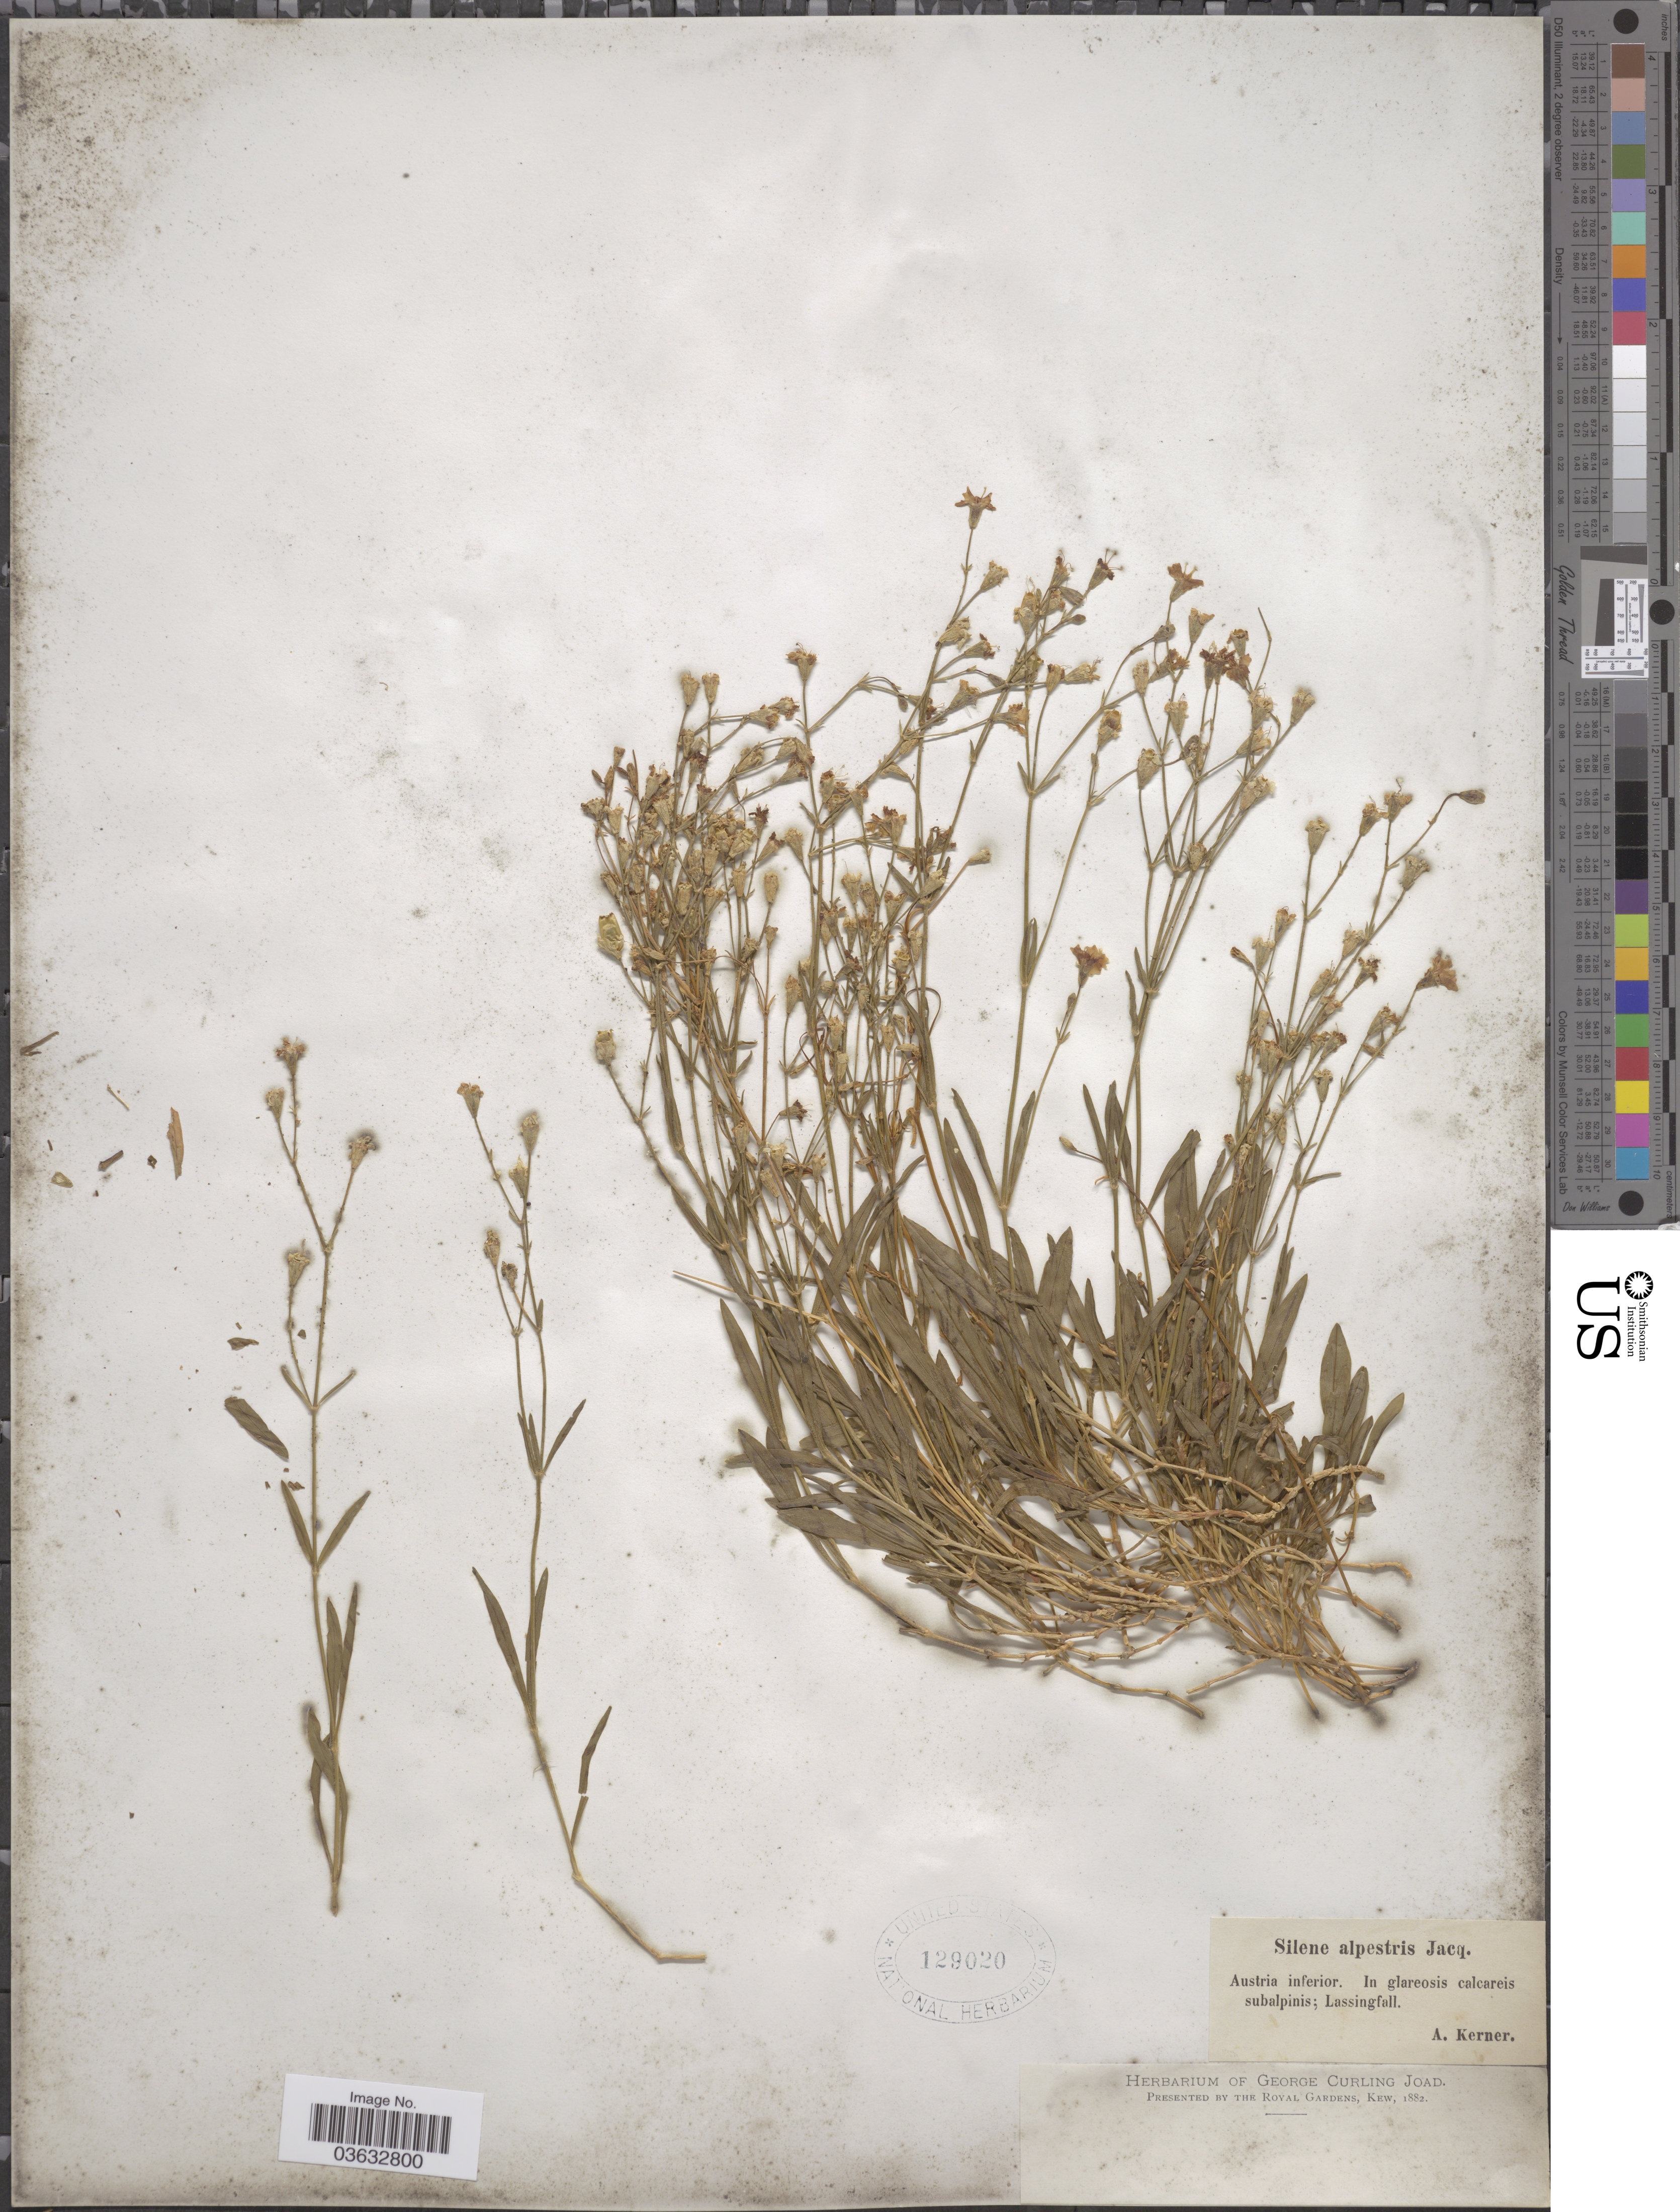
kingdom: Plantae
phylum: Tracheophyta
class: Magnoliopsida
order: Caryophyllales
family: Caryophyllaceae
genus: Silene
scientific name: Silene alpestris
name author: Jacq.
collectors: A. Kerner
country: Austria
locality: Austria inferior. In glareosis calcareis subalpinis; Lassingfall.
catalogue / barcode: US 129020